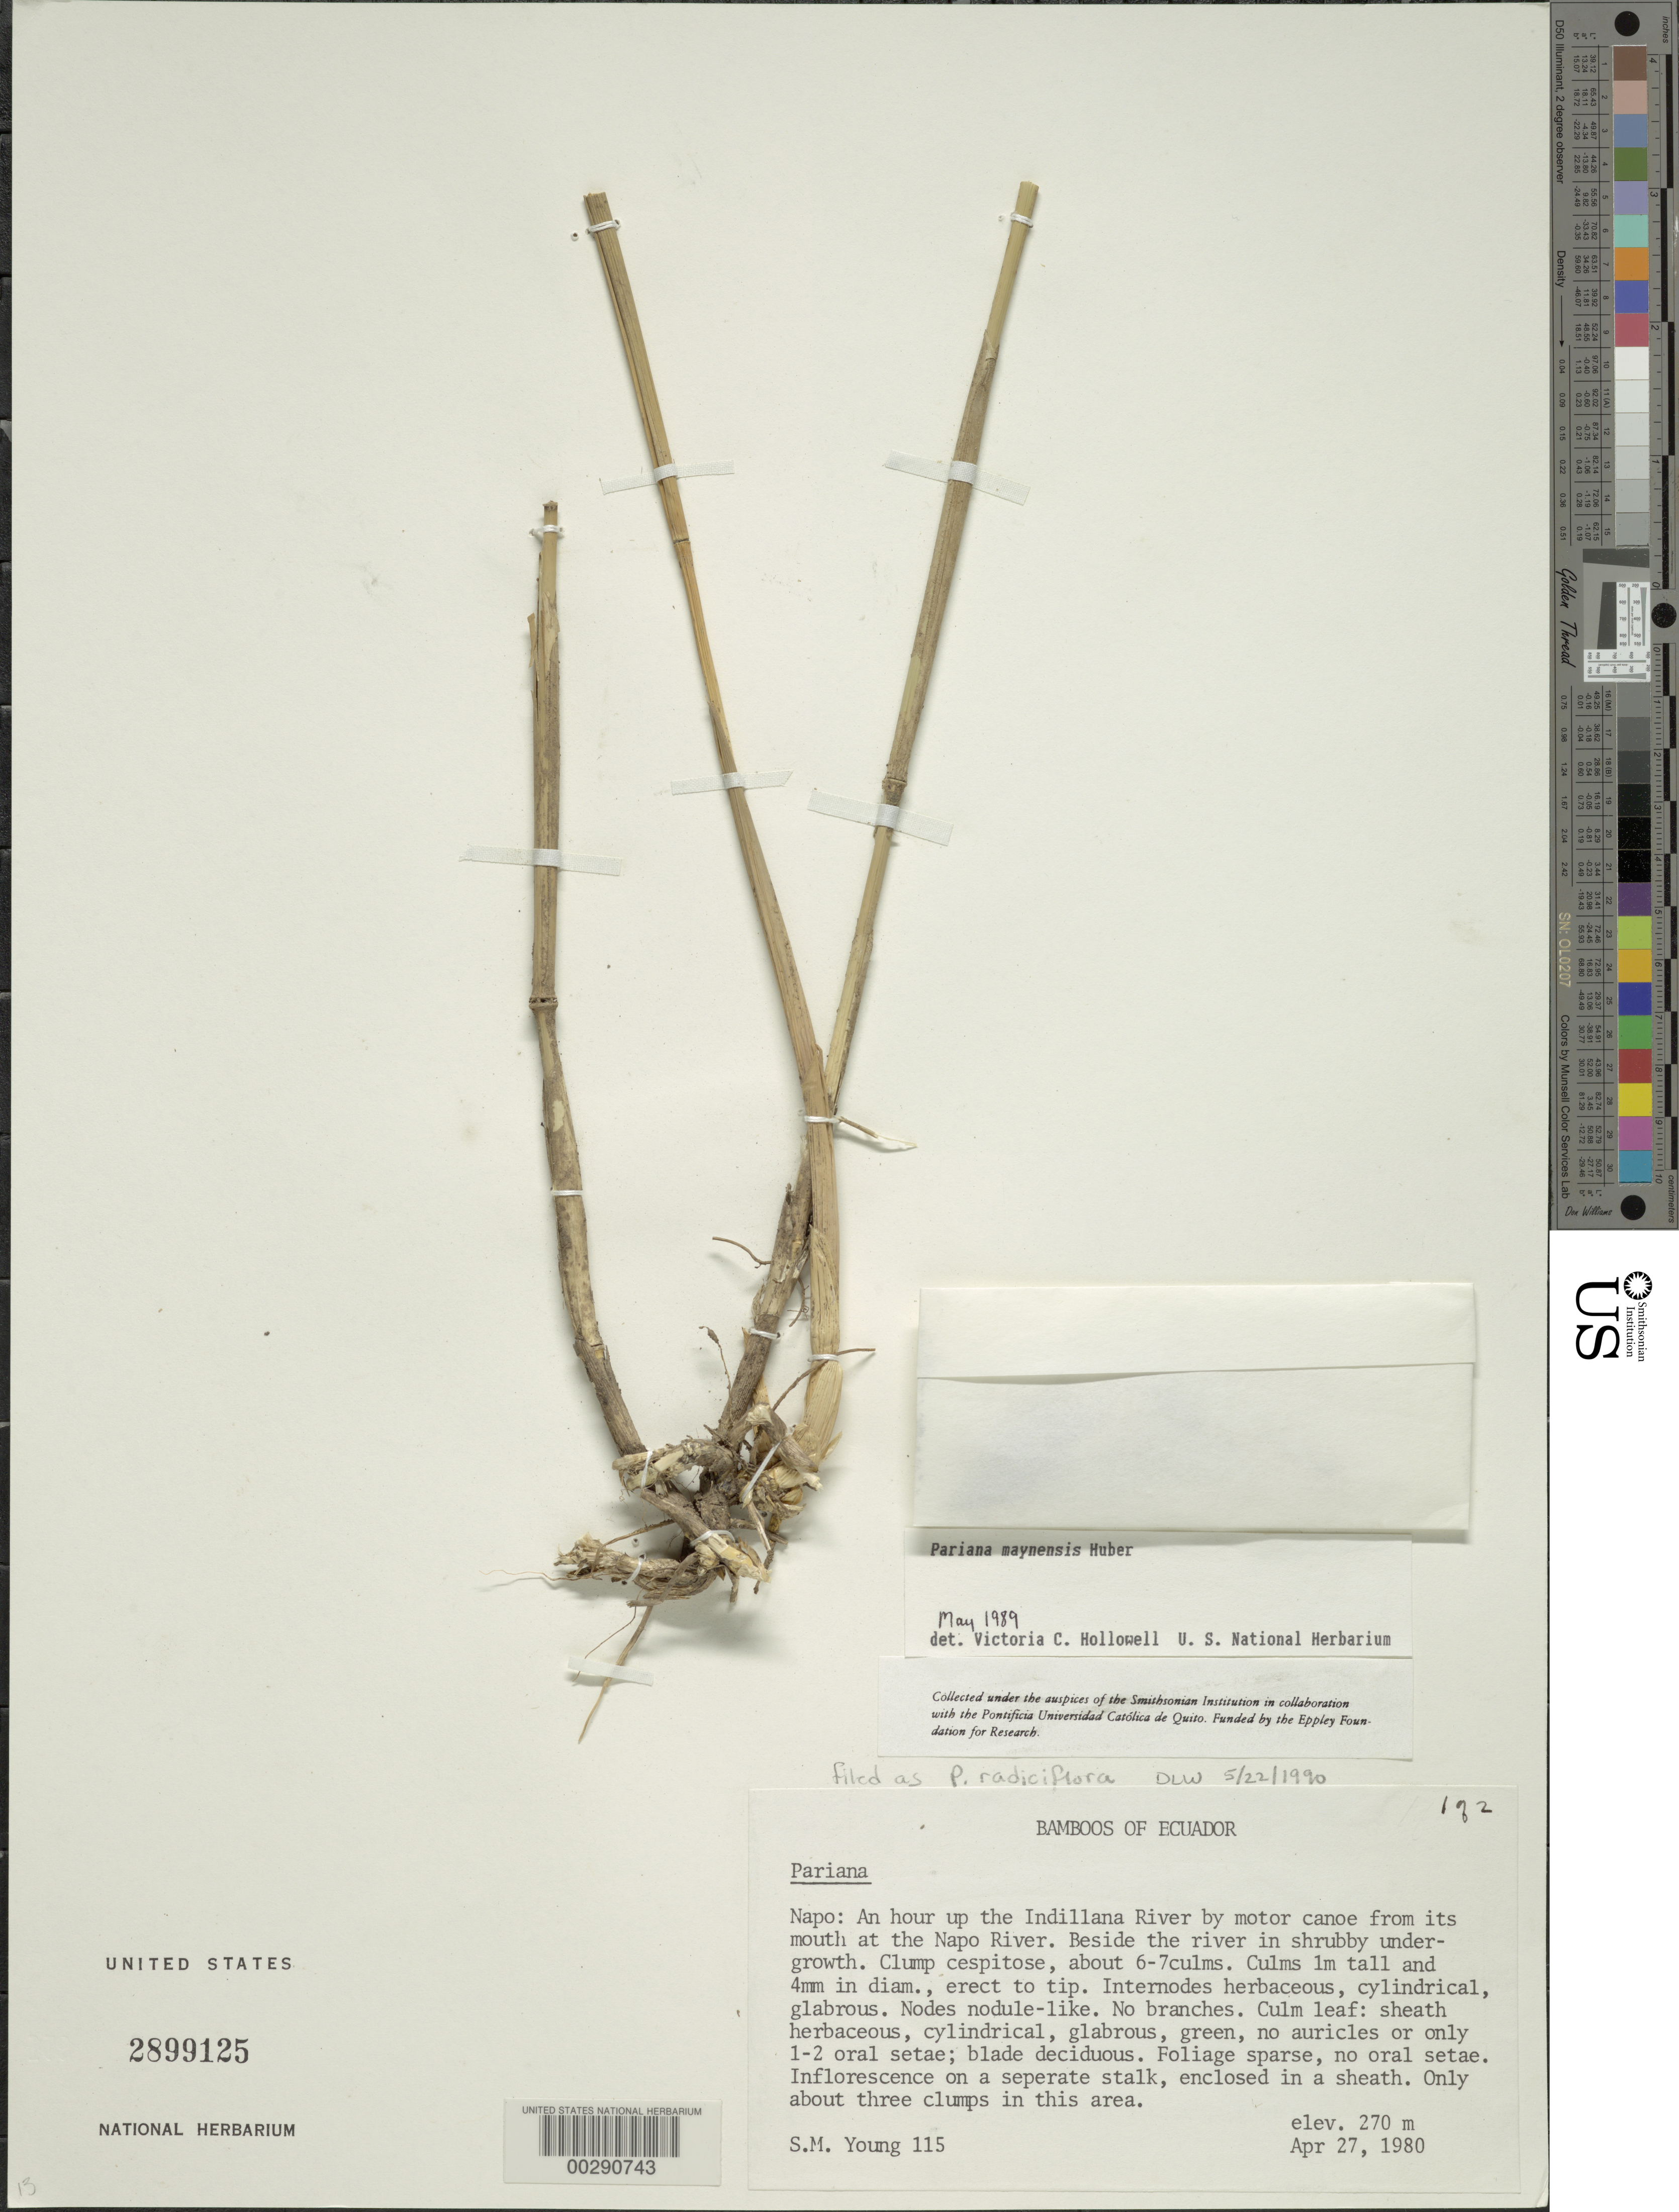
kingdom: Plantae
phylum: Tracheophyta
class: Liliopsida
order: Poales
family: Poaceae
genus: Pariana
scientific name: Pariana radiciflora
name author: Sagot ex Döll in Mart.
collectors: S. Young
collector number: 115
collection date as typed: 27 Apr 1980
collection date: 1980-04-27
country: Ecuador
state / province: Napo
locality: An hour up the indillana River by motor Canoe from its mouth at the Napo River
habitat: Beside the river in shrubby undergrowth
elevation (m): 270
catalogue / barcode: US 2899125